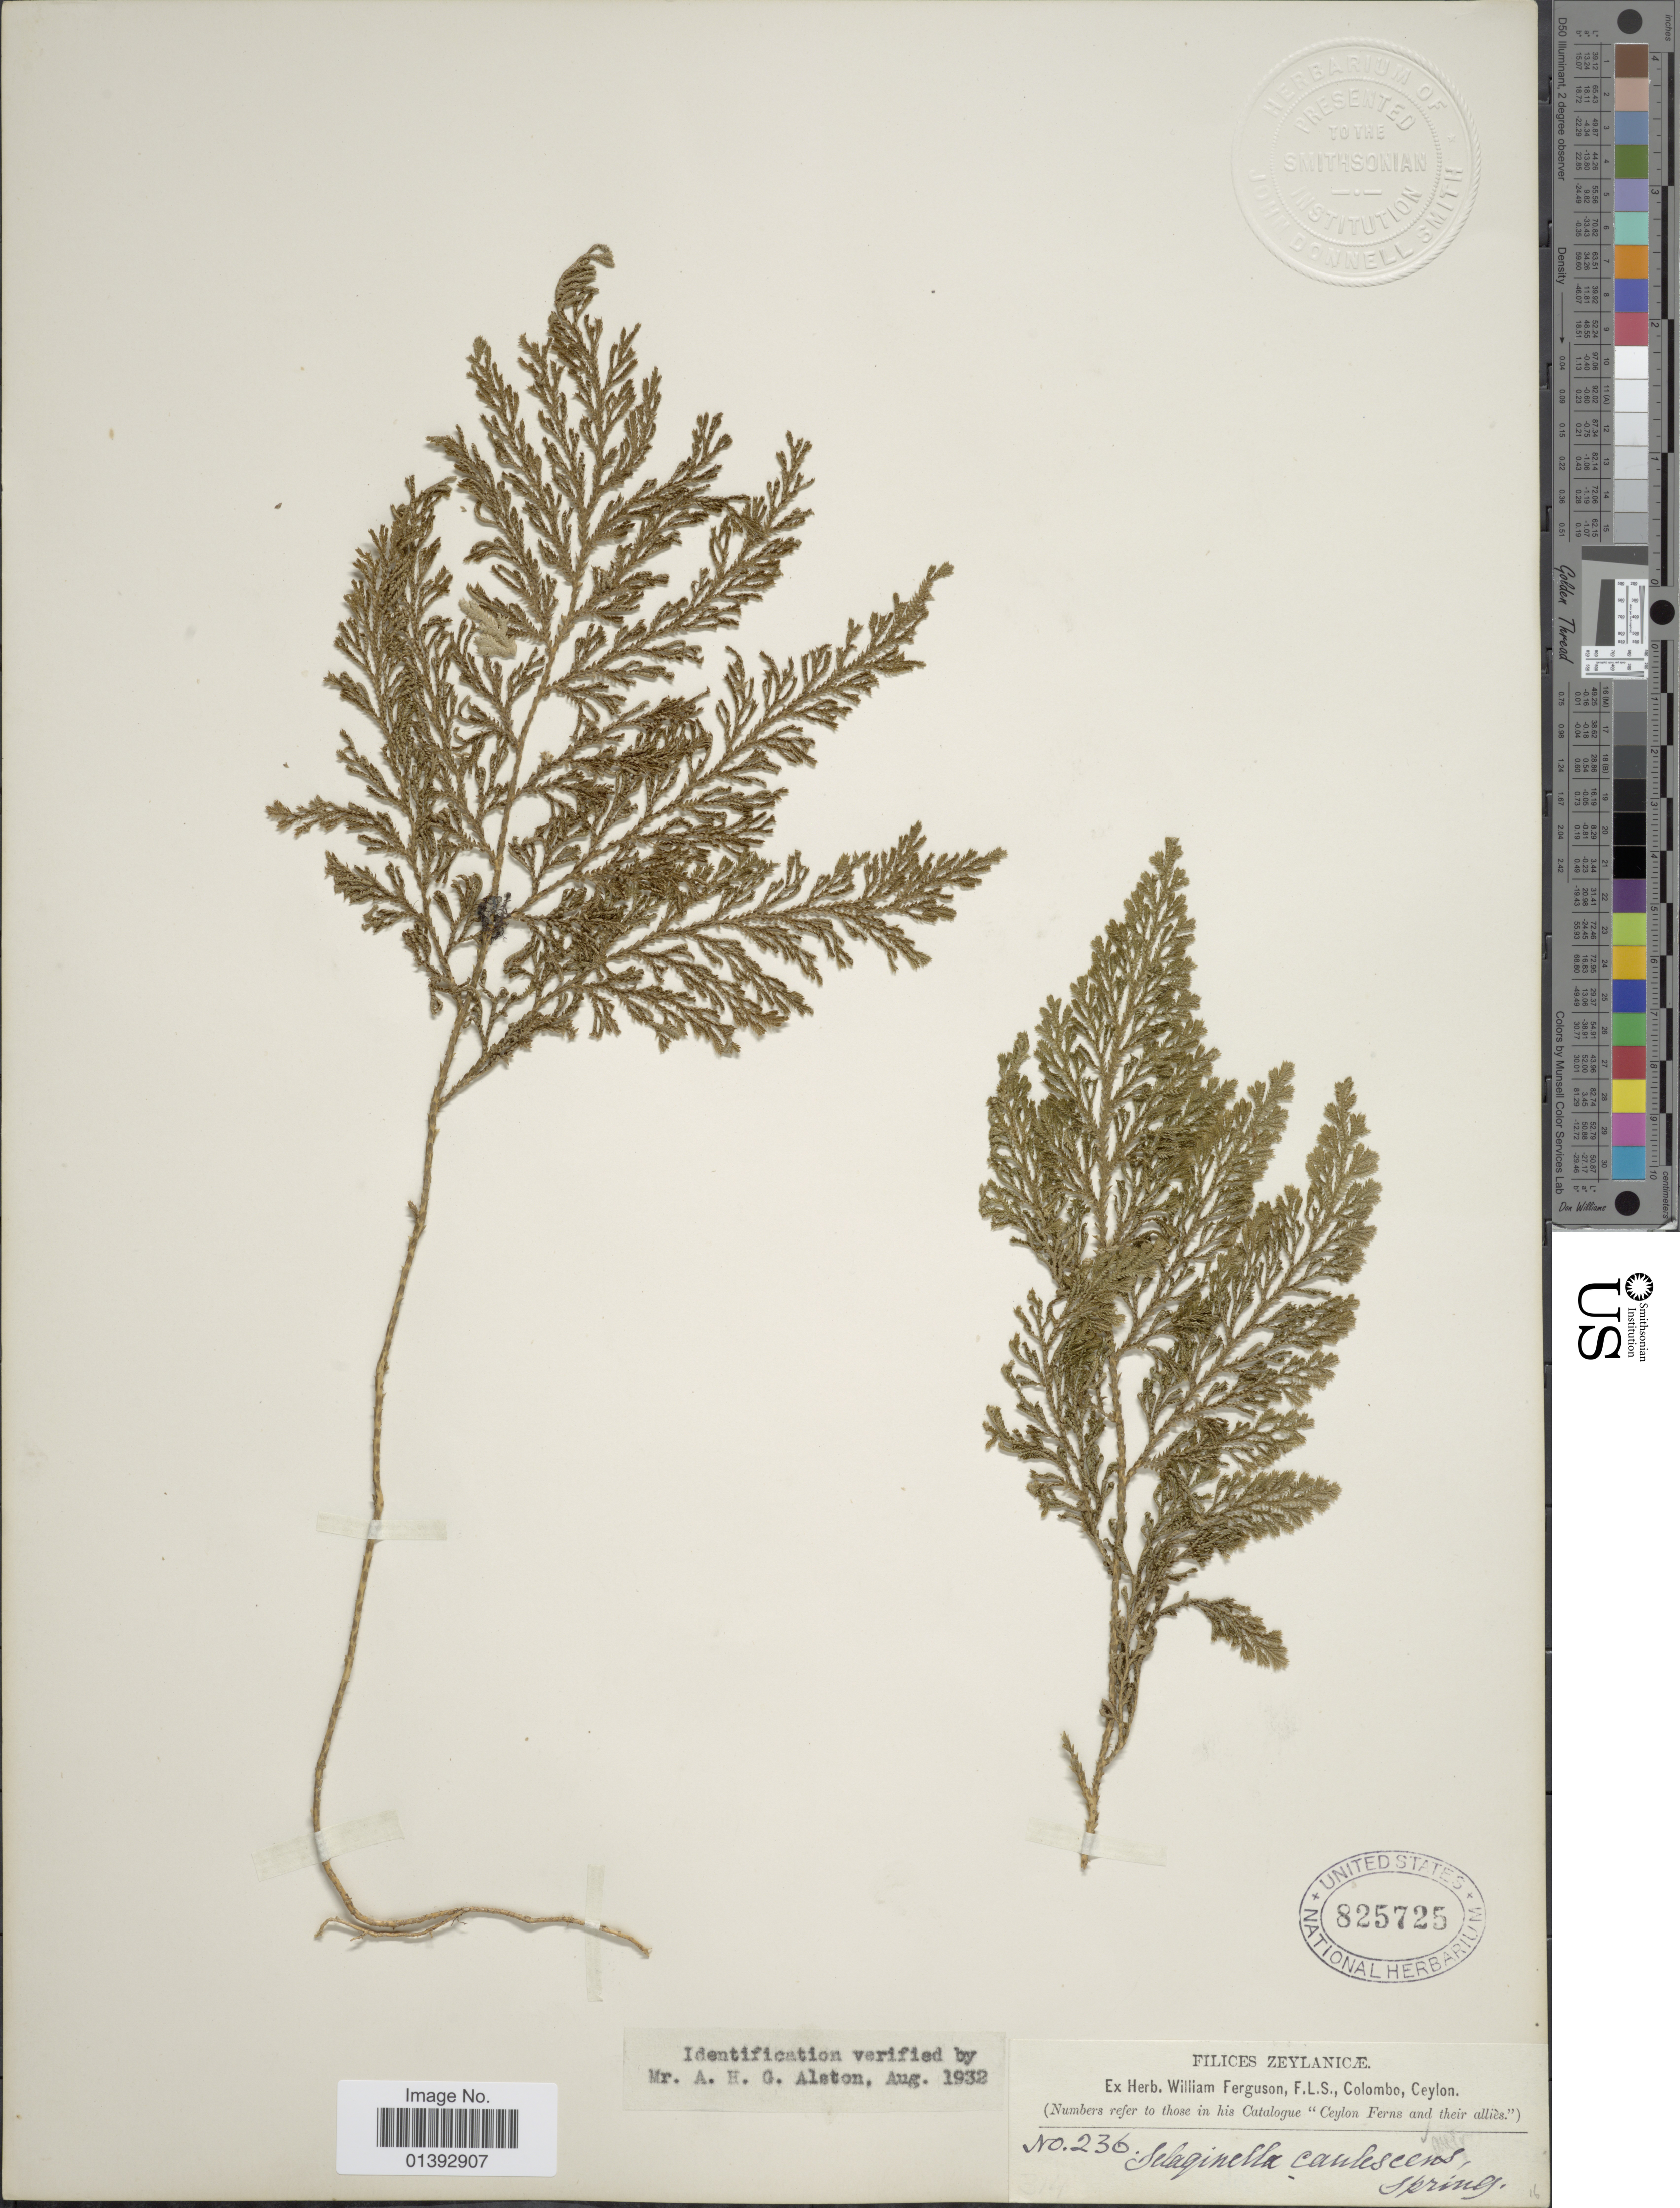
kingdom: Plantae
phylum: Tracheophyta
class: Lycopodiopsida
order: Selaginellales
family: Selaginellaceae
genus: Selaginella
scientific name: Selaginella involvens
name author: (Sw.) Spring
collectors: ex herb. W. Ferguson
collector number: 236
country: Sri Lanka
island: Ceylon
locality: Filices Zeylanicae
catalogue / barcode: US 825725